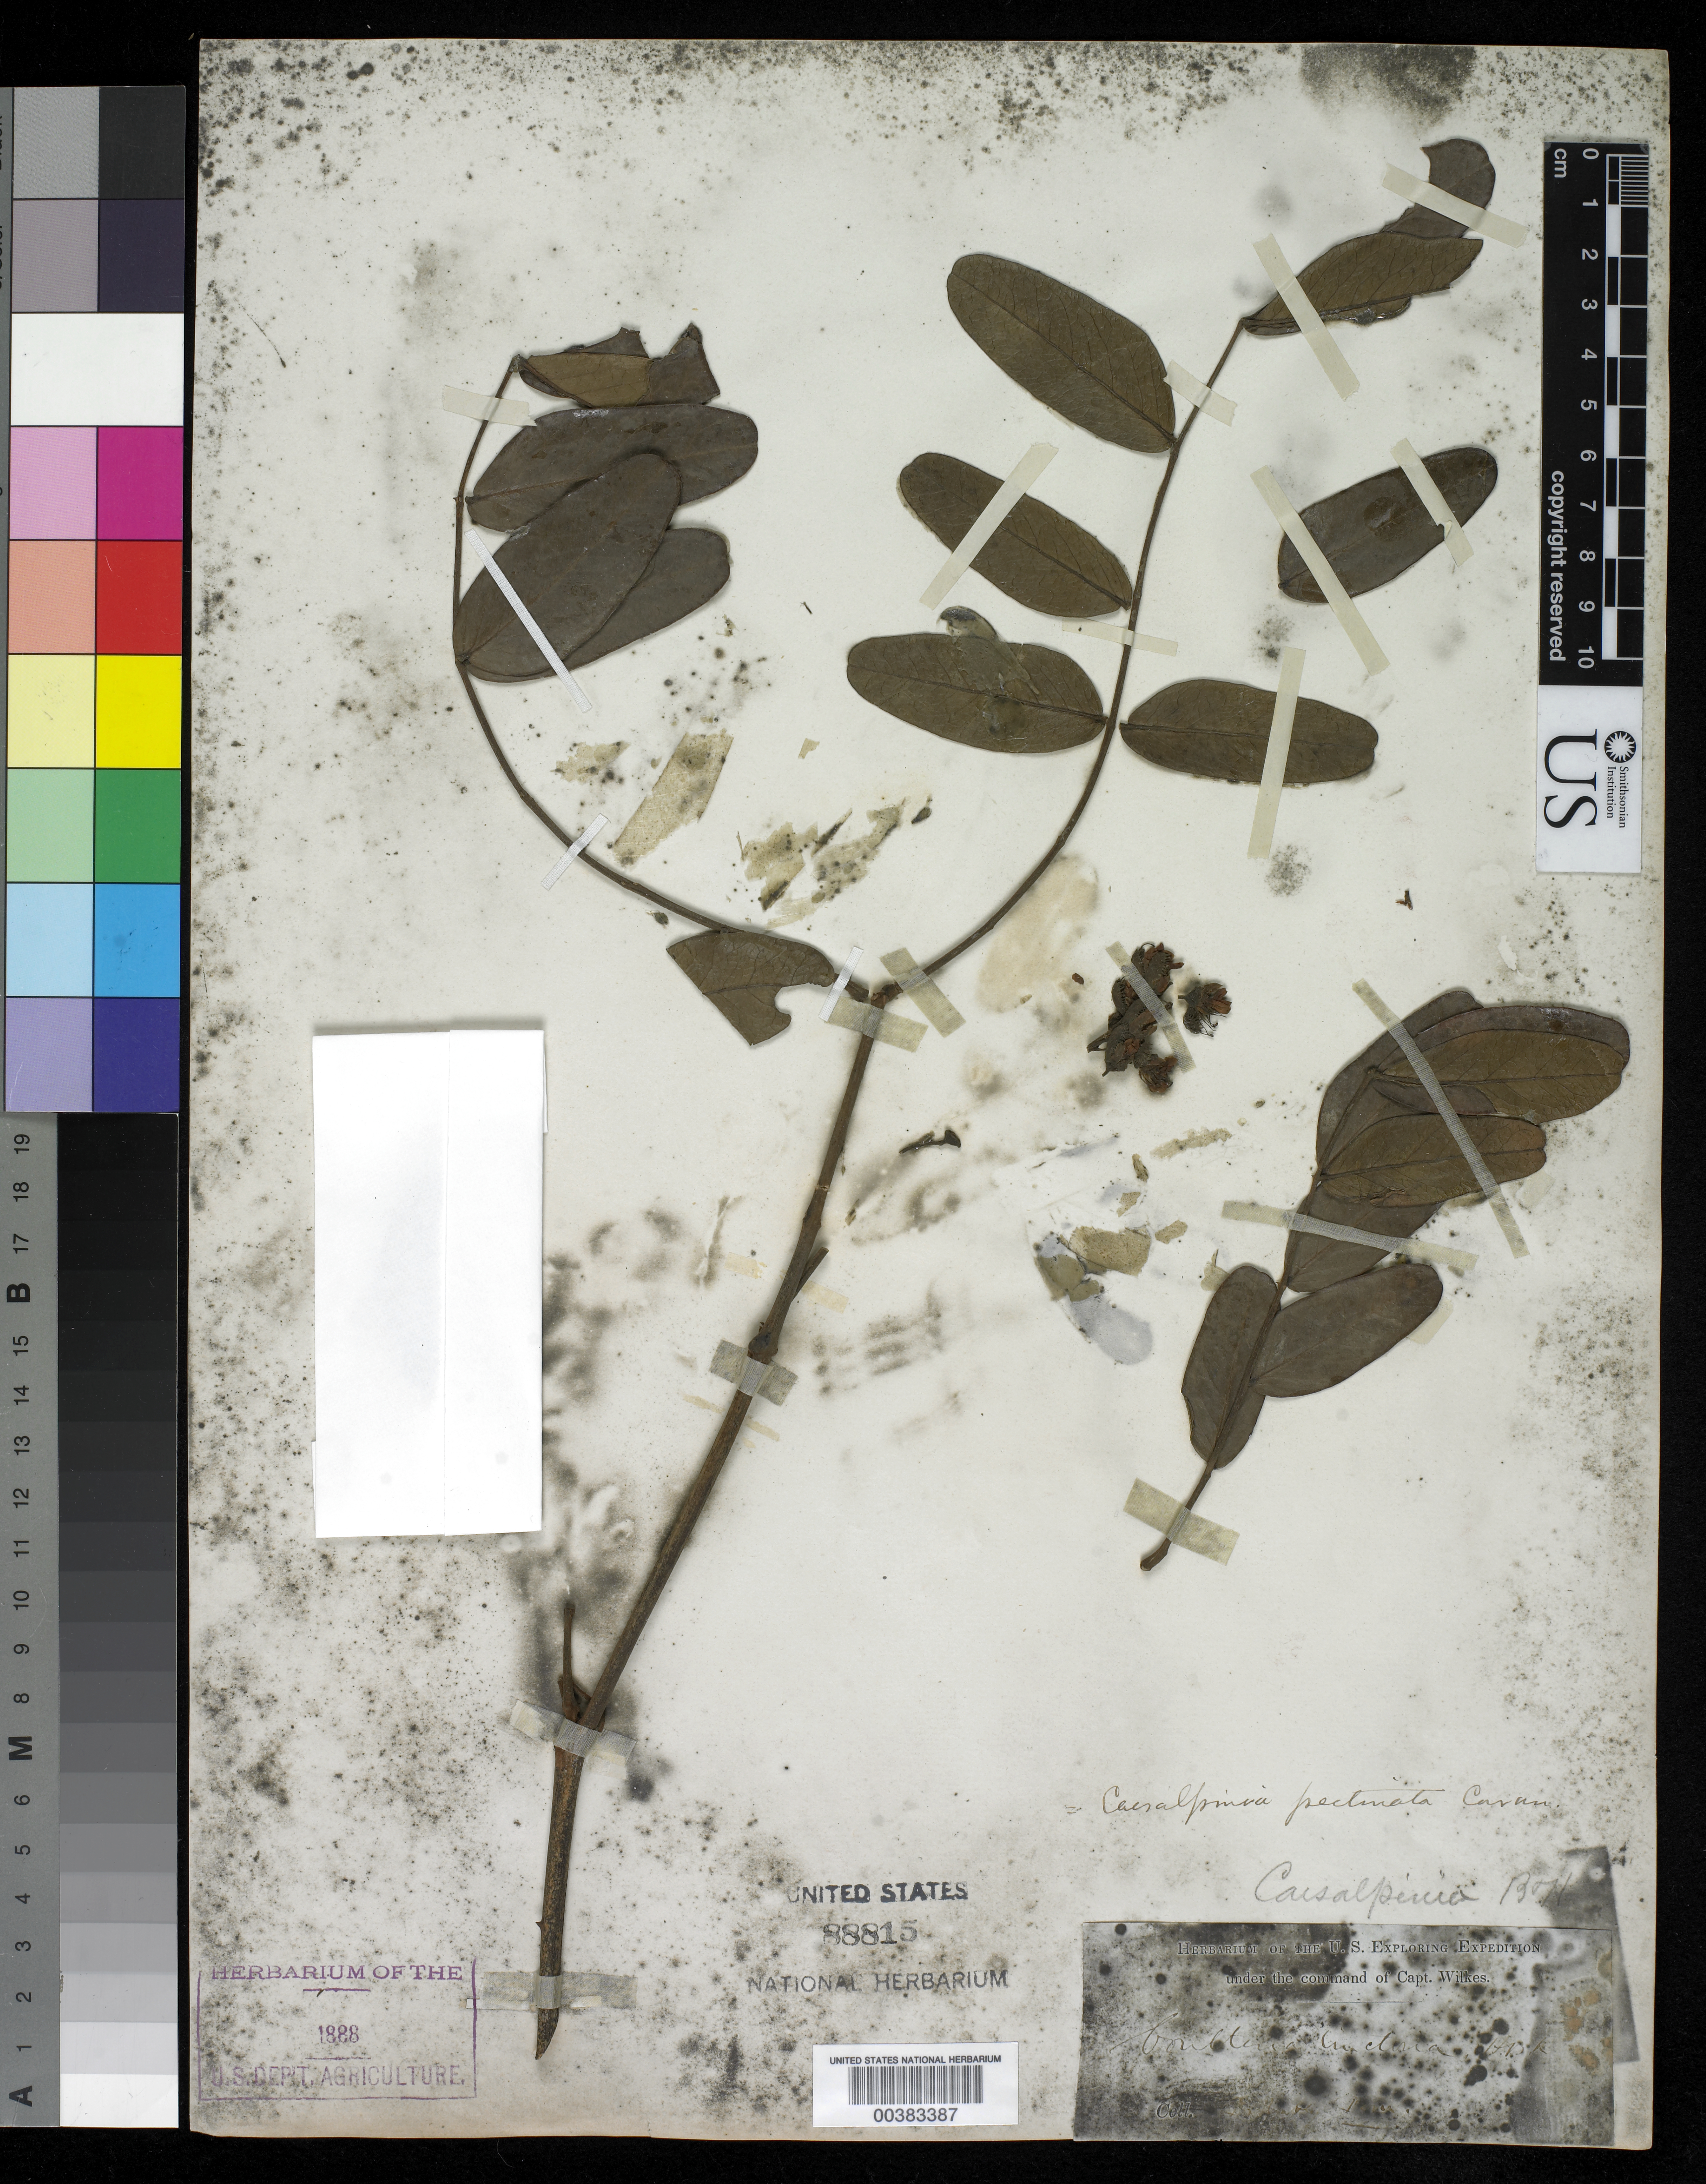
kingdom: Plantae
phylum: Tracheophyta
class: Magnoliopsida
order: Fabales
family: Fabaceae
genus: Tara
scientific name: Tara spinosa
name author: (Molina) Britton & Rose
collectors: W. Weingart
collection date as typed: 09 Apr 1914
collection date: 1914-04-09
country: Germany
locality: Gorgenthal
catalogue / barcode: US 88815